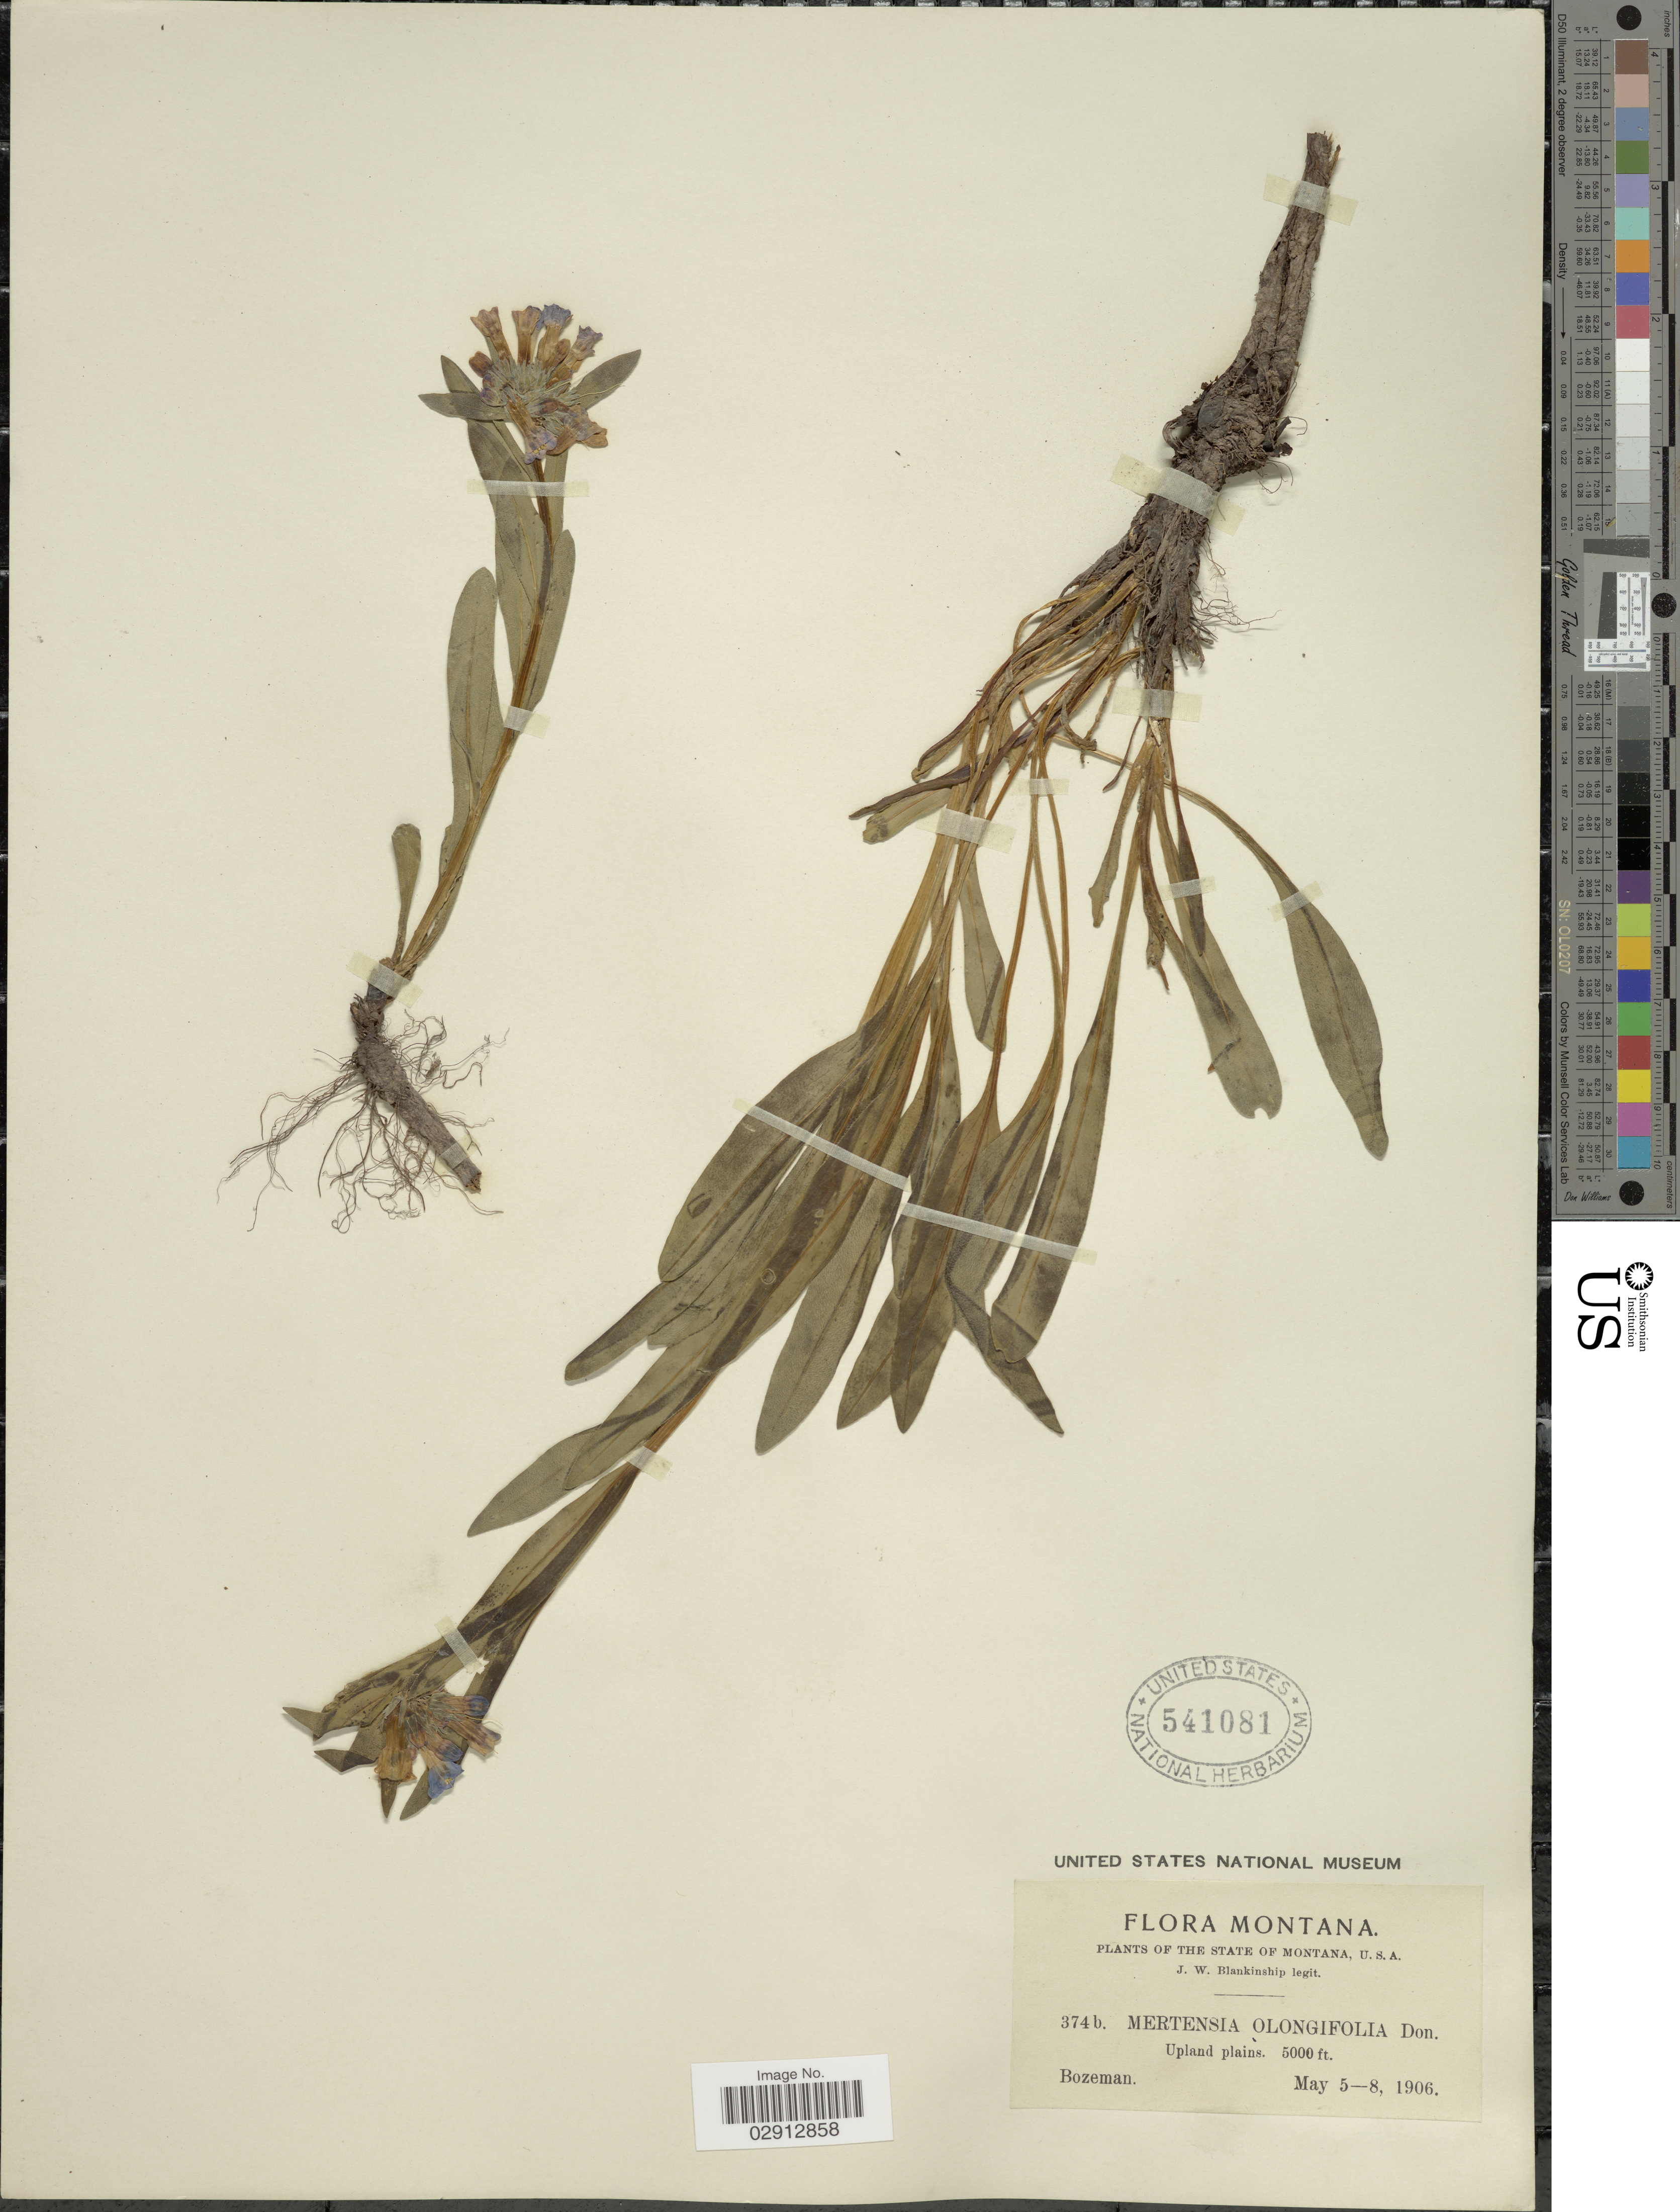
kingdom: Plantae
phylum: Tracheophyta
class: Magnoliopsida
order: Boraginales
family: Boraginaceae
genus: Mertensia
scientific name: Mertensia oblongifolia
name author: (Nutt.) G. Don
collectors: J. W. Blankinship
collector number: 374b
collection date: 1906-05-05/1906-05-08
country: United States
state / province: Montana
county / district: Gallatin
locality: Bozeman.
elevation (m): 1524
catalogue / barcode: US 541081